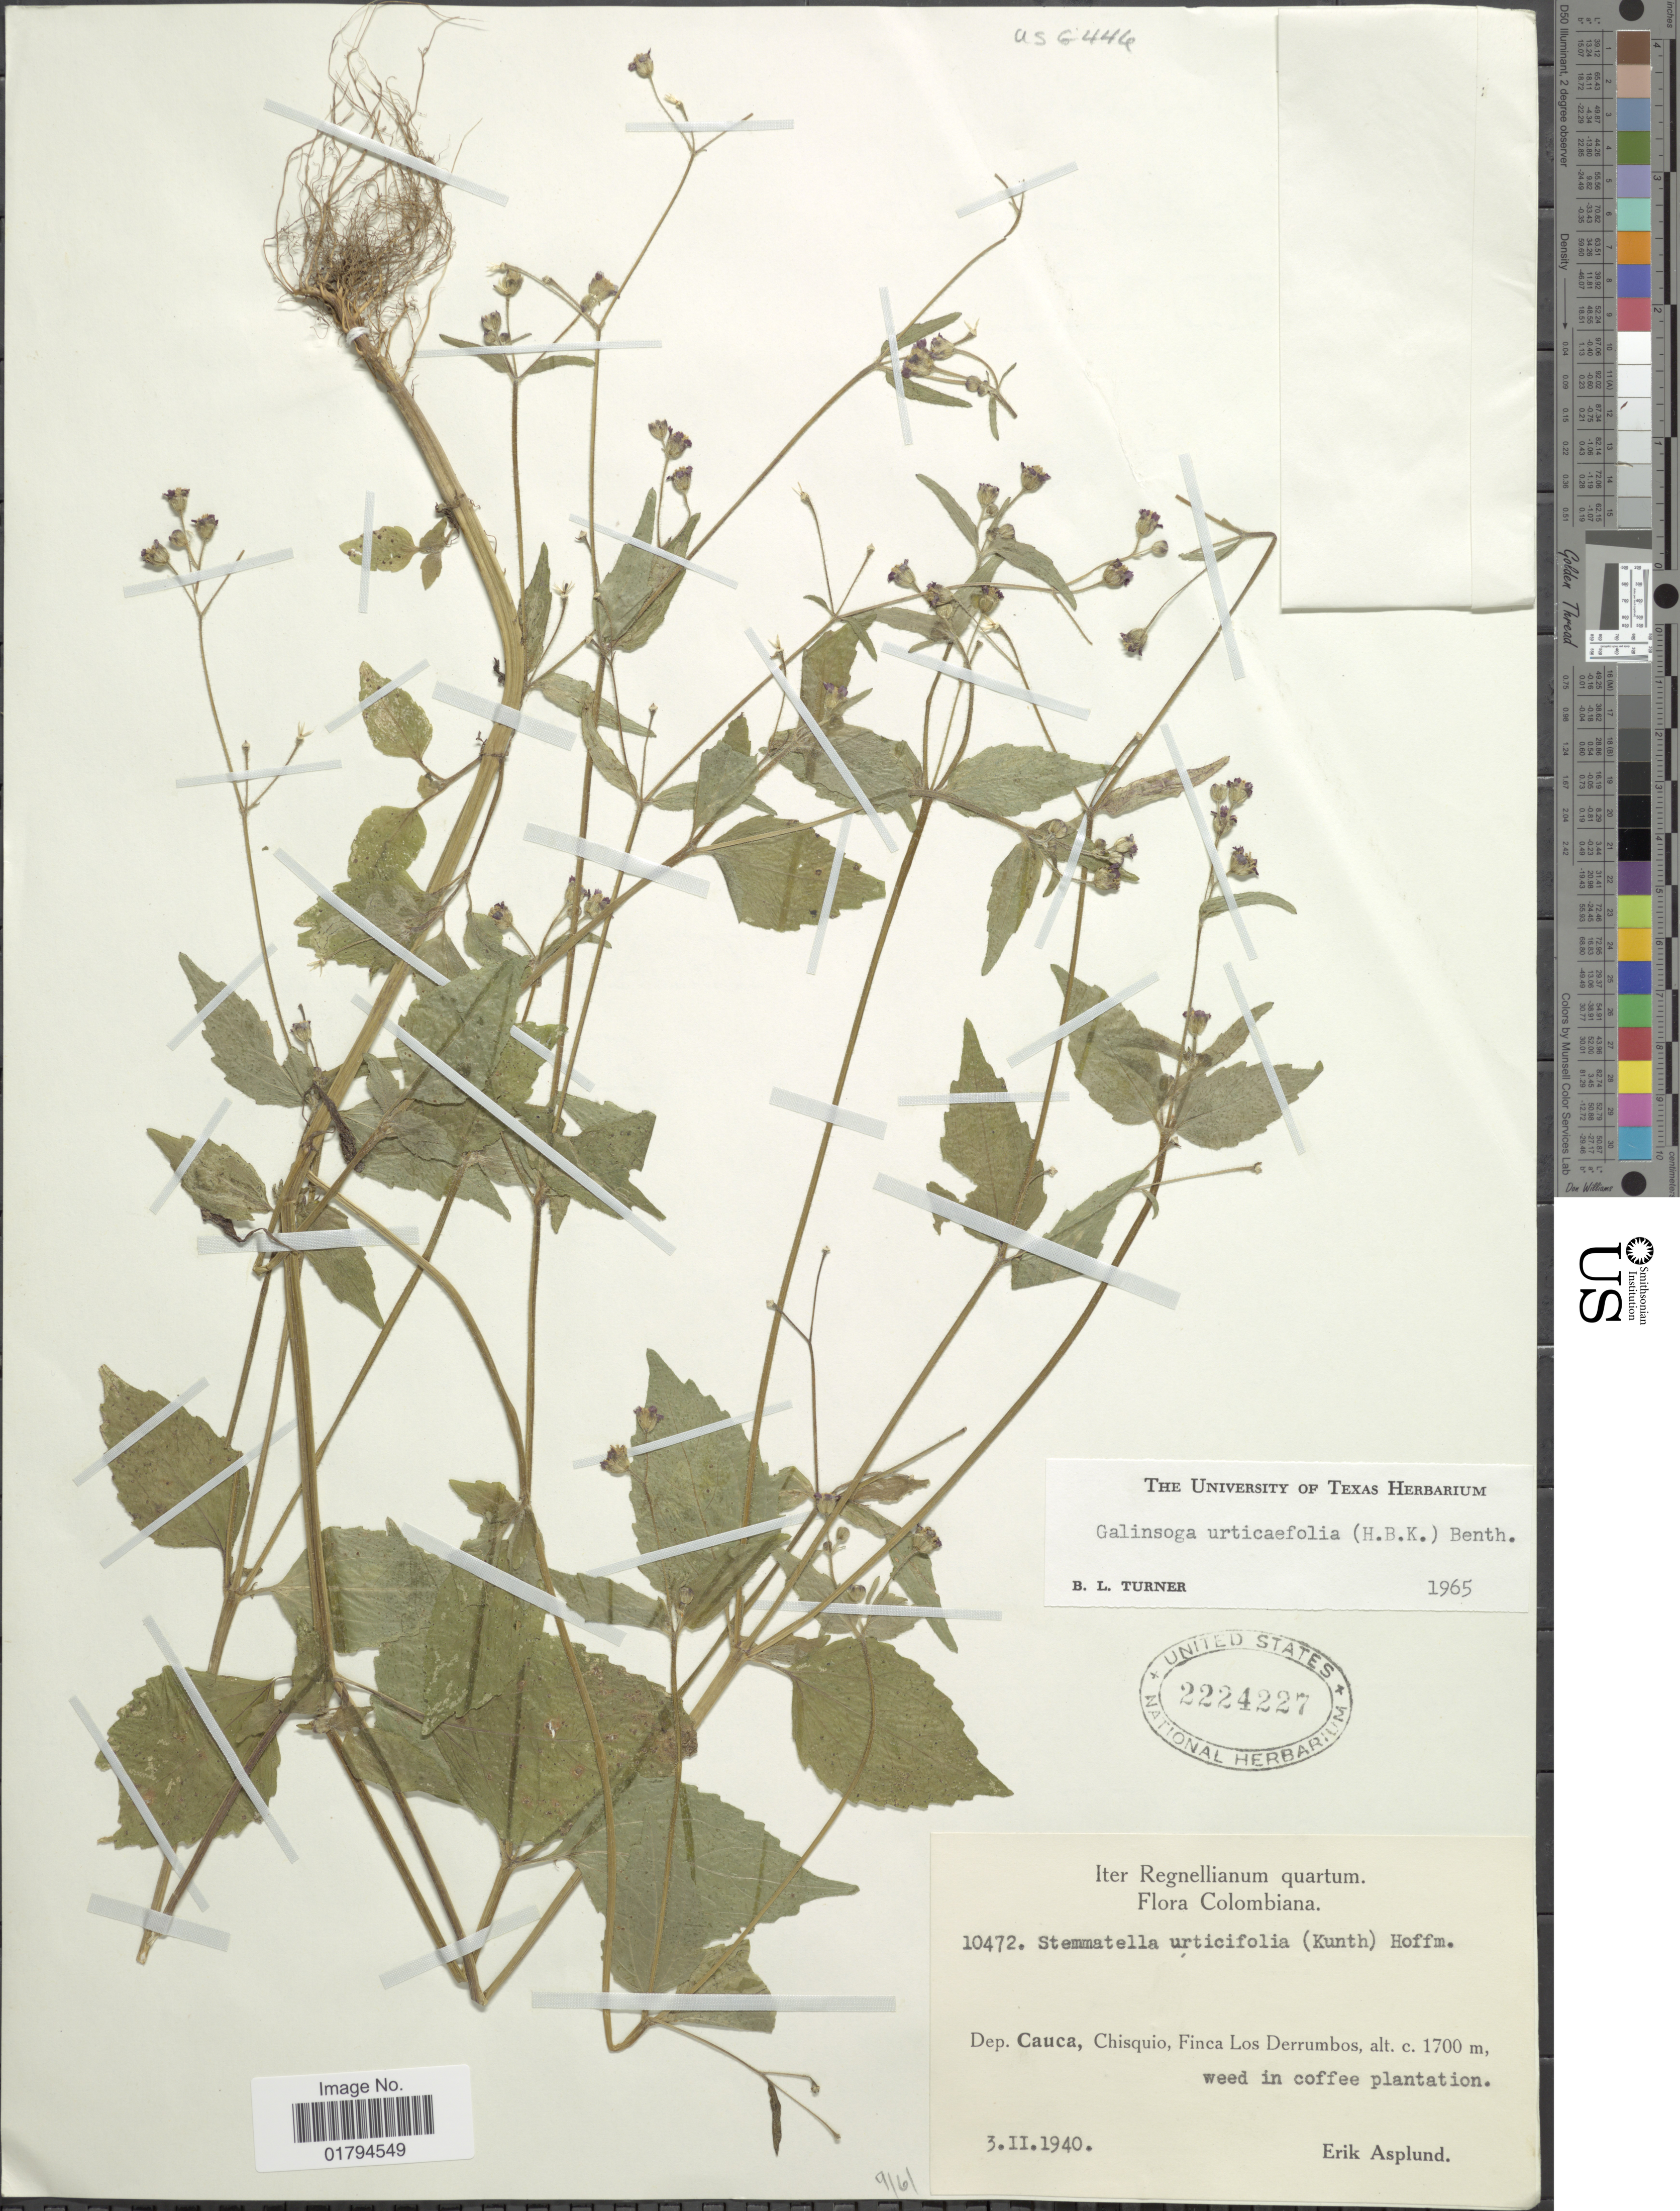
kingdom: Plantae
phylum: Tracheophyta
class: Magnoliopsida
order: Asterales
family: Asteraceae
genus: Galinsoga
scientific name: Galinsoga quadriradiata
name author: Ruiz & Pav.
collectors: E. Asplund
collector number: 10472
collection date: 1940-02-03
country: Colombia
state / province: Cauca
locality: Chisquio, Finca Los Derrumbos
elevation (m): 1700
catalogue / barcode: US 2224227